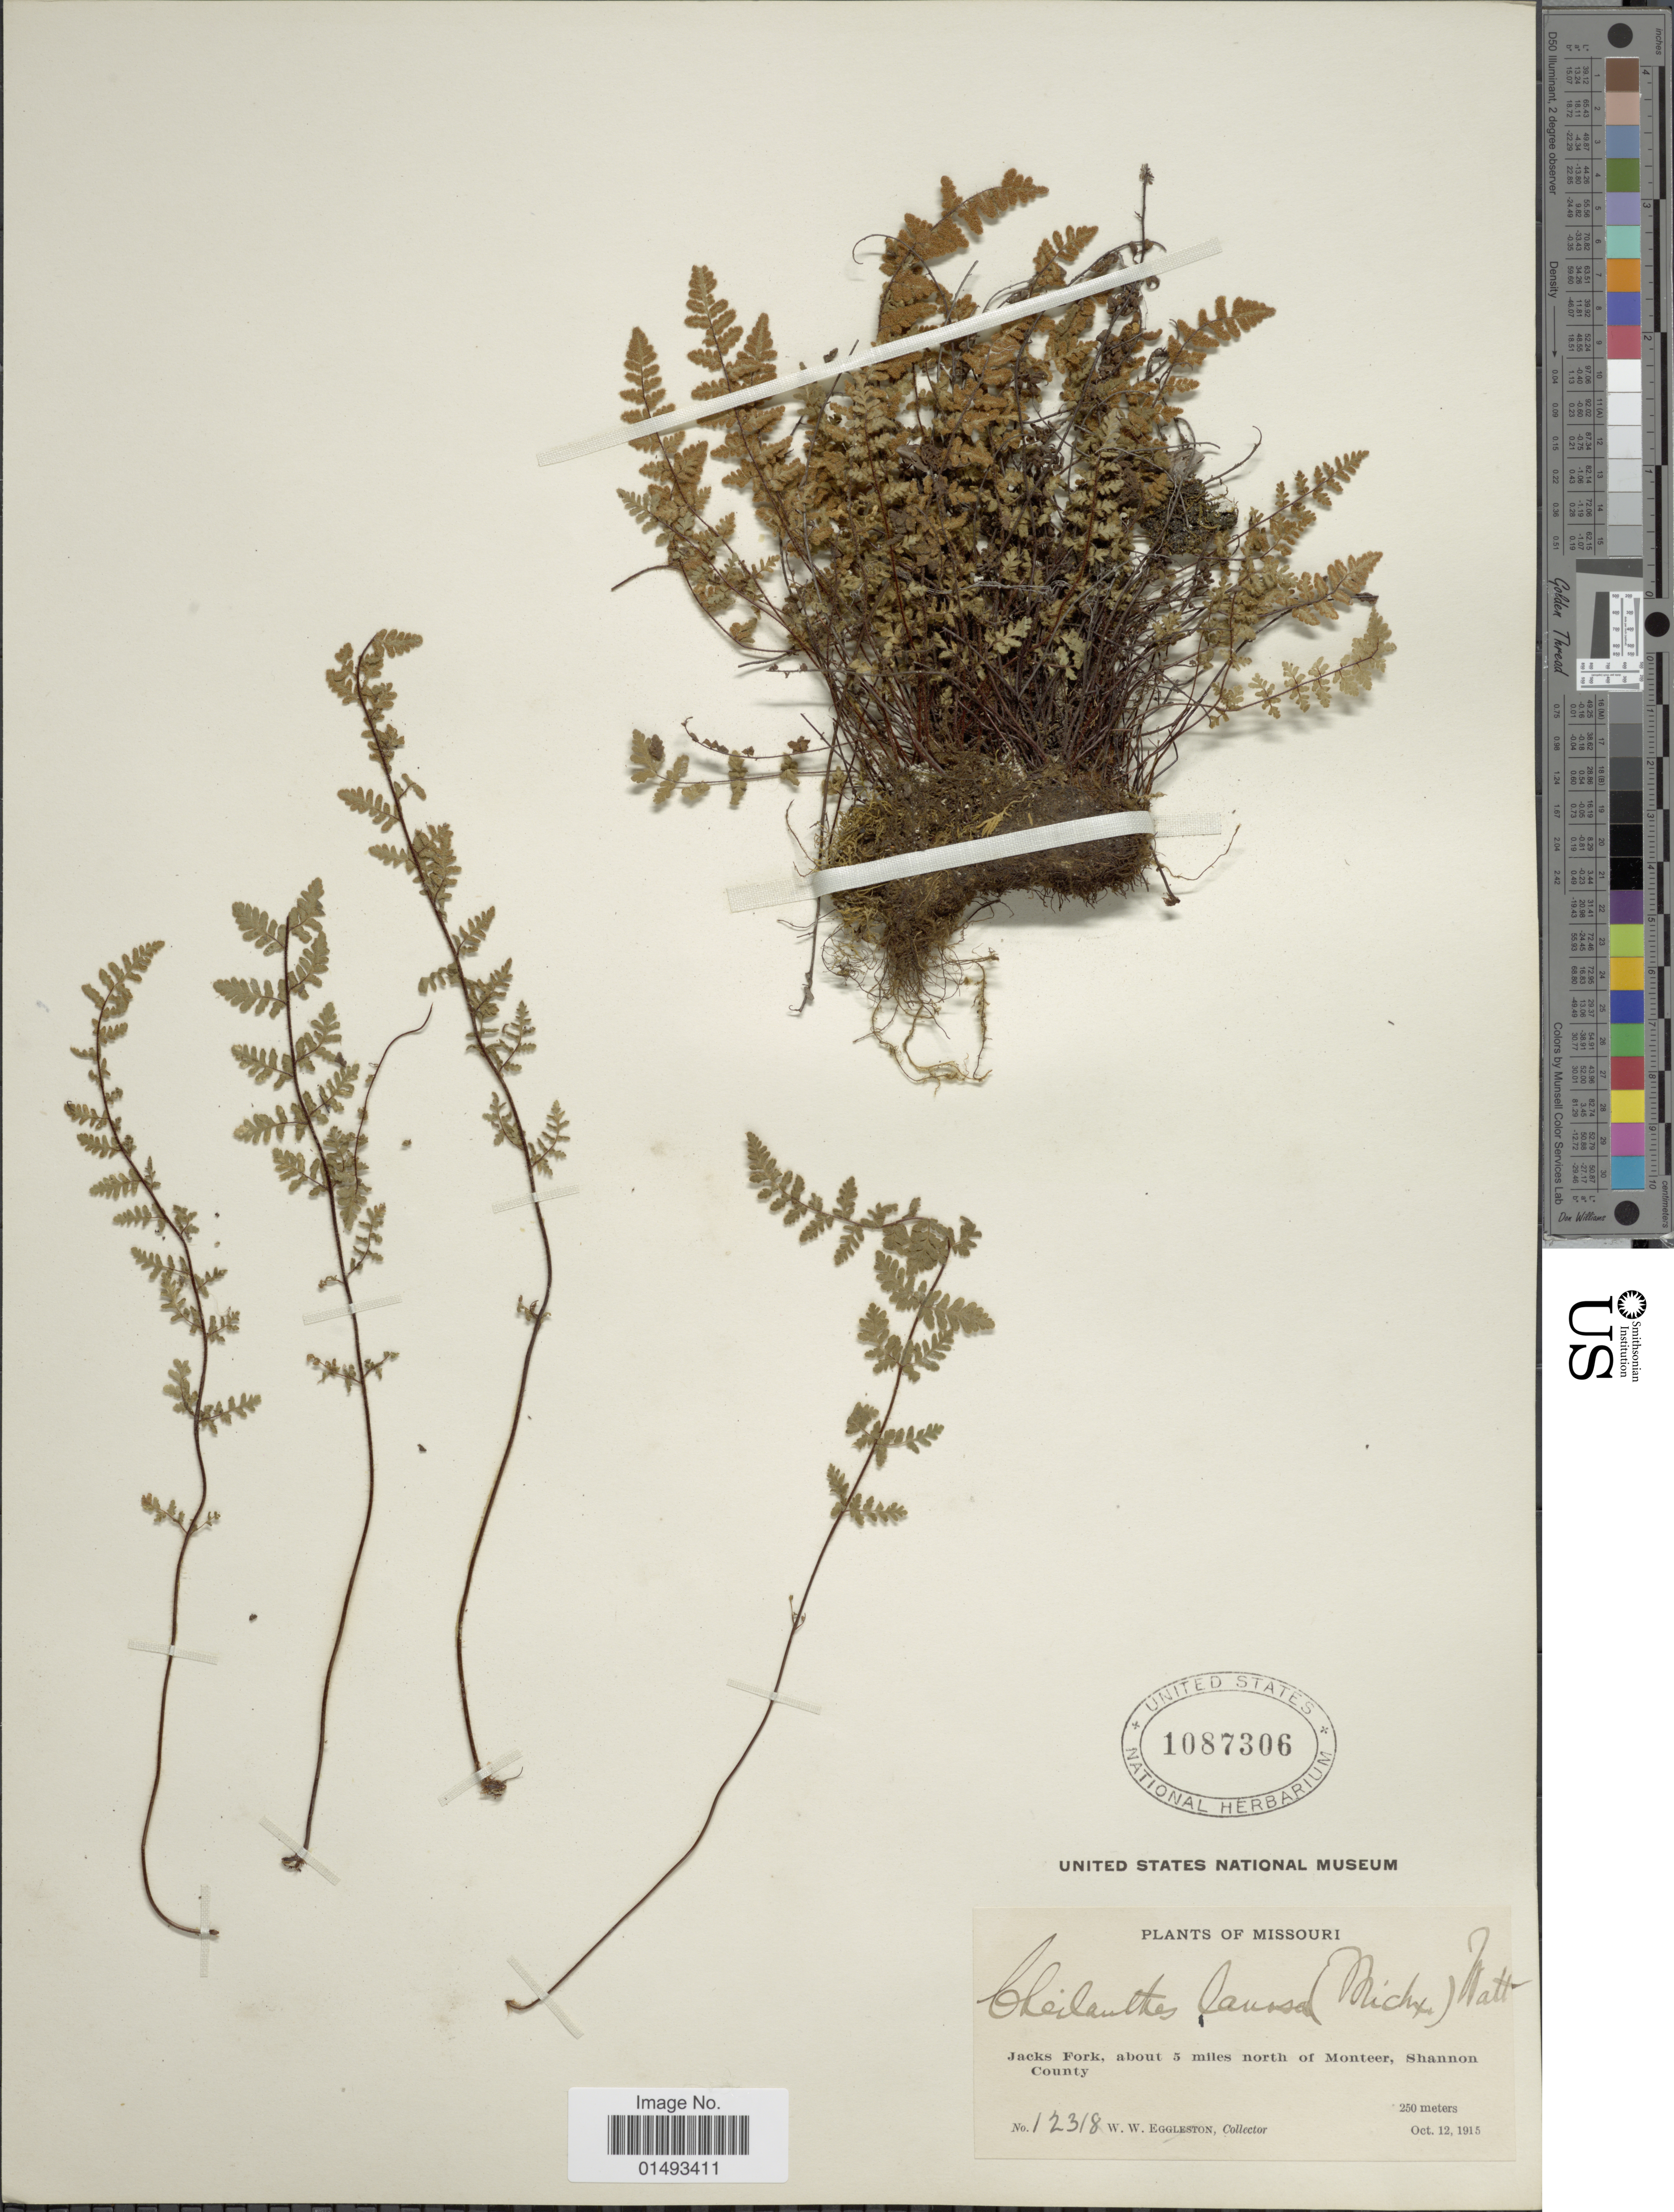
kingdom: Plantae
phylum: Tracheophyta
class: Polypodiopsida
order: Polypodiales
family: Pteridaceae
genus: Myriopteris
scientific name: Myriopteris lanosa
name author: (Michx.) Grusz & Windham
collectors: W. W. Eggleston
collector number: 12318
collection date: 1915-10-12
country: United States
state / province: Missouri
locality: Plants of Missouri, Jacks Fork, about 5 miles north of Monteer, Shannon County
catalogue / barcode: US 1087306